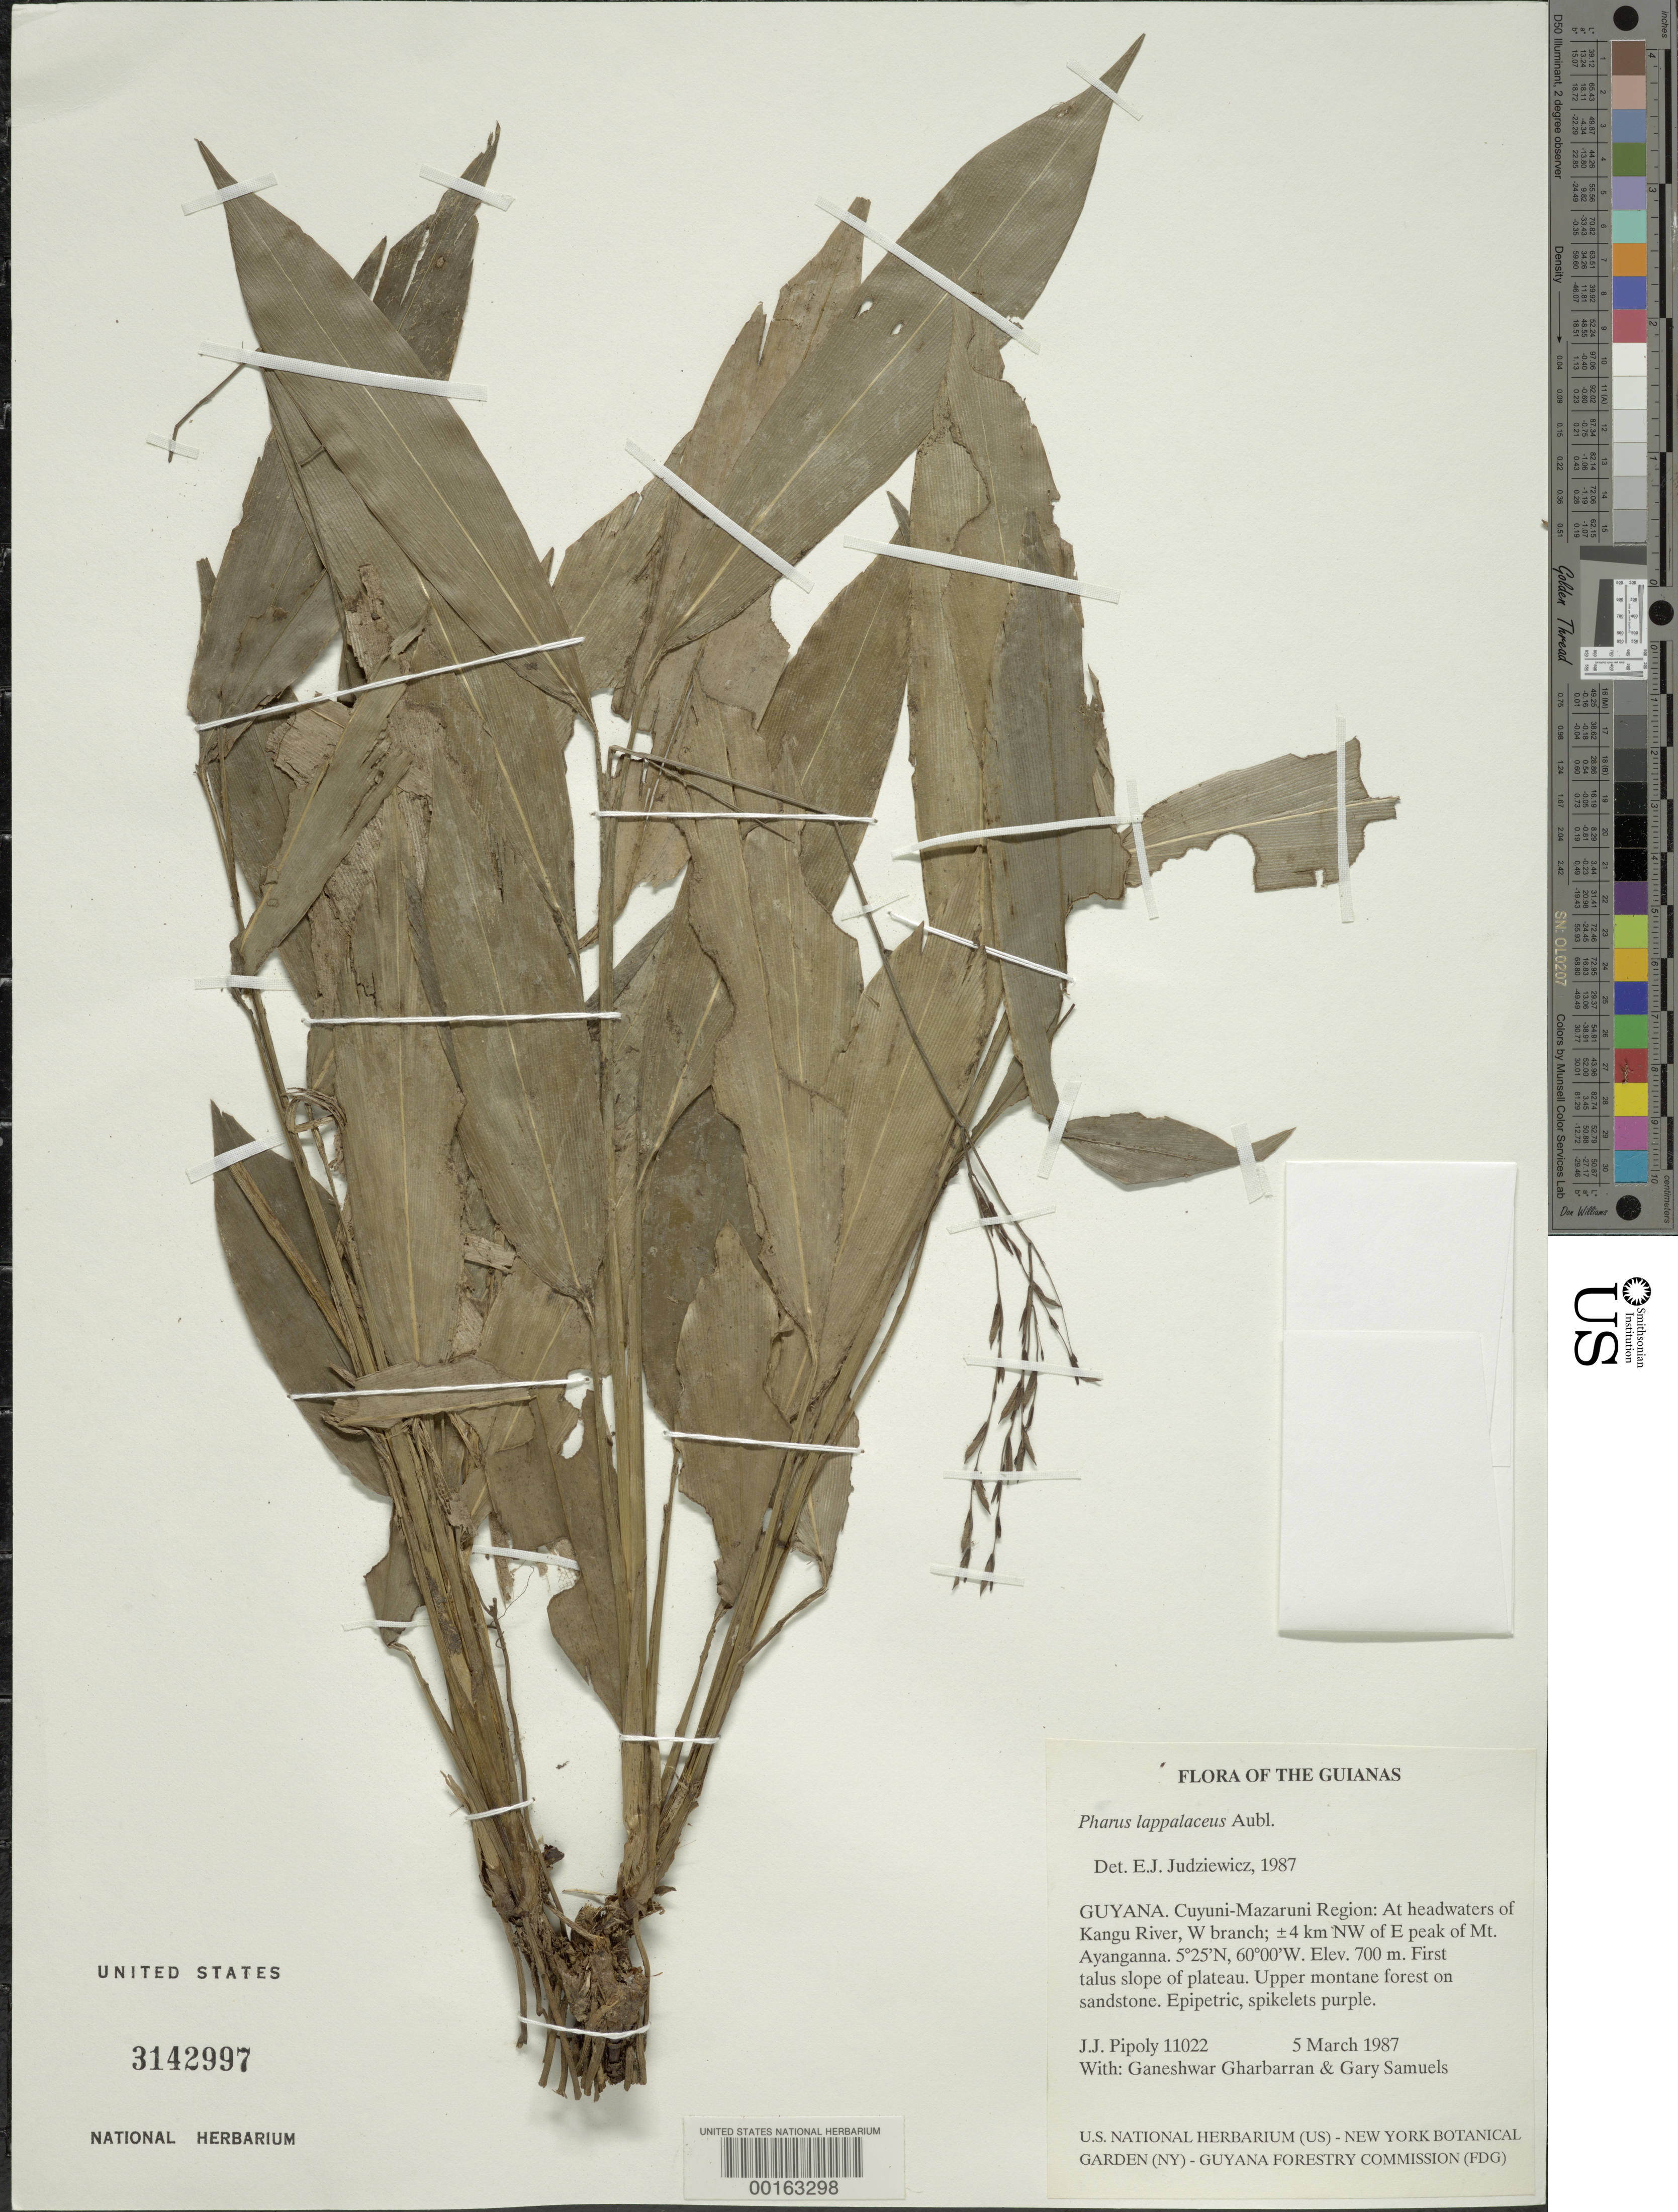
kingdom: Plantae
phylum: Tracheophyta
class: Liliopsida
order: Poales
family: Poaceae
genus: Pharus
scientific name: Pharus lappulaceus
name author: Aubl.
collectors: J. J. Pipoly, G. Gharbarran & G. Samuels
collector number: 11022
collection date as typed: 05 Mar 1987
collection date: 1987-03-05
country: Guyana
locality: Cuyuni-mazaruni region, headwaters of kangu river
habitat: Upper montane forest on sandstone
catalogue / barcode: US 3142997